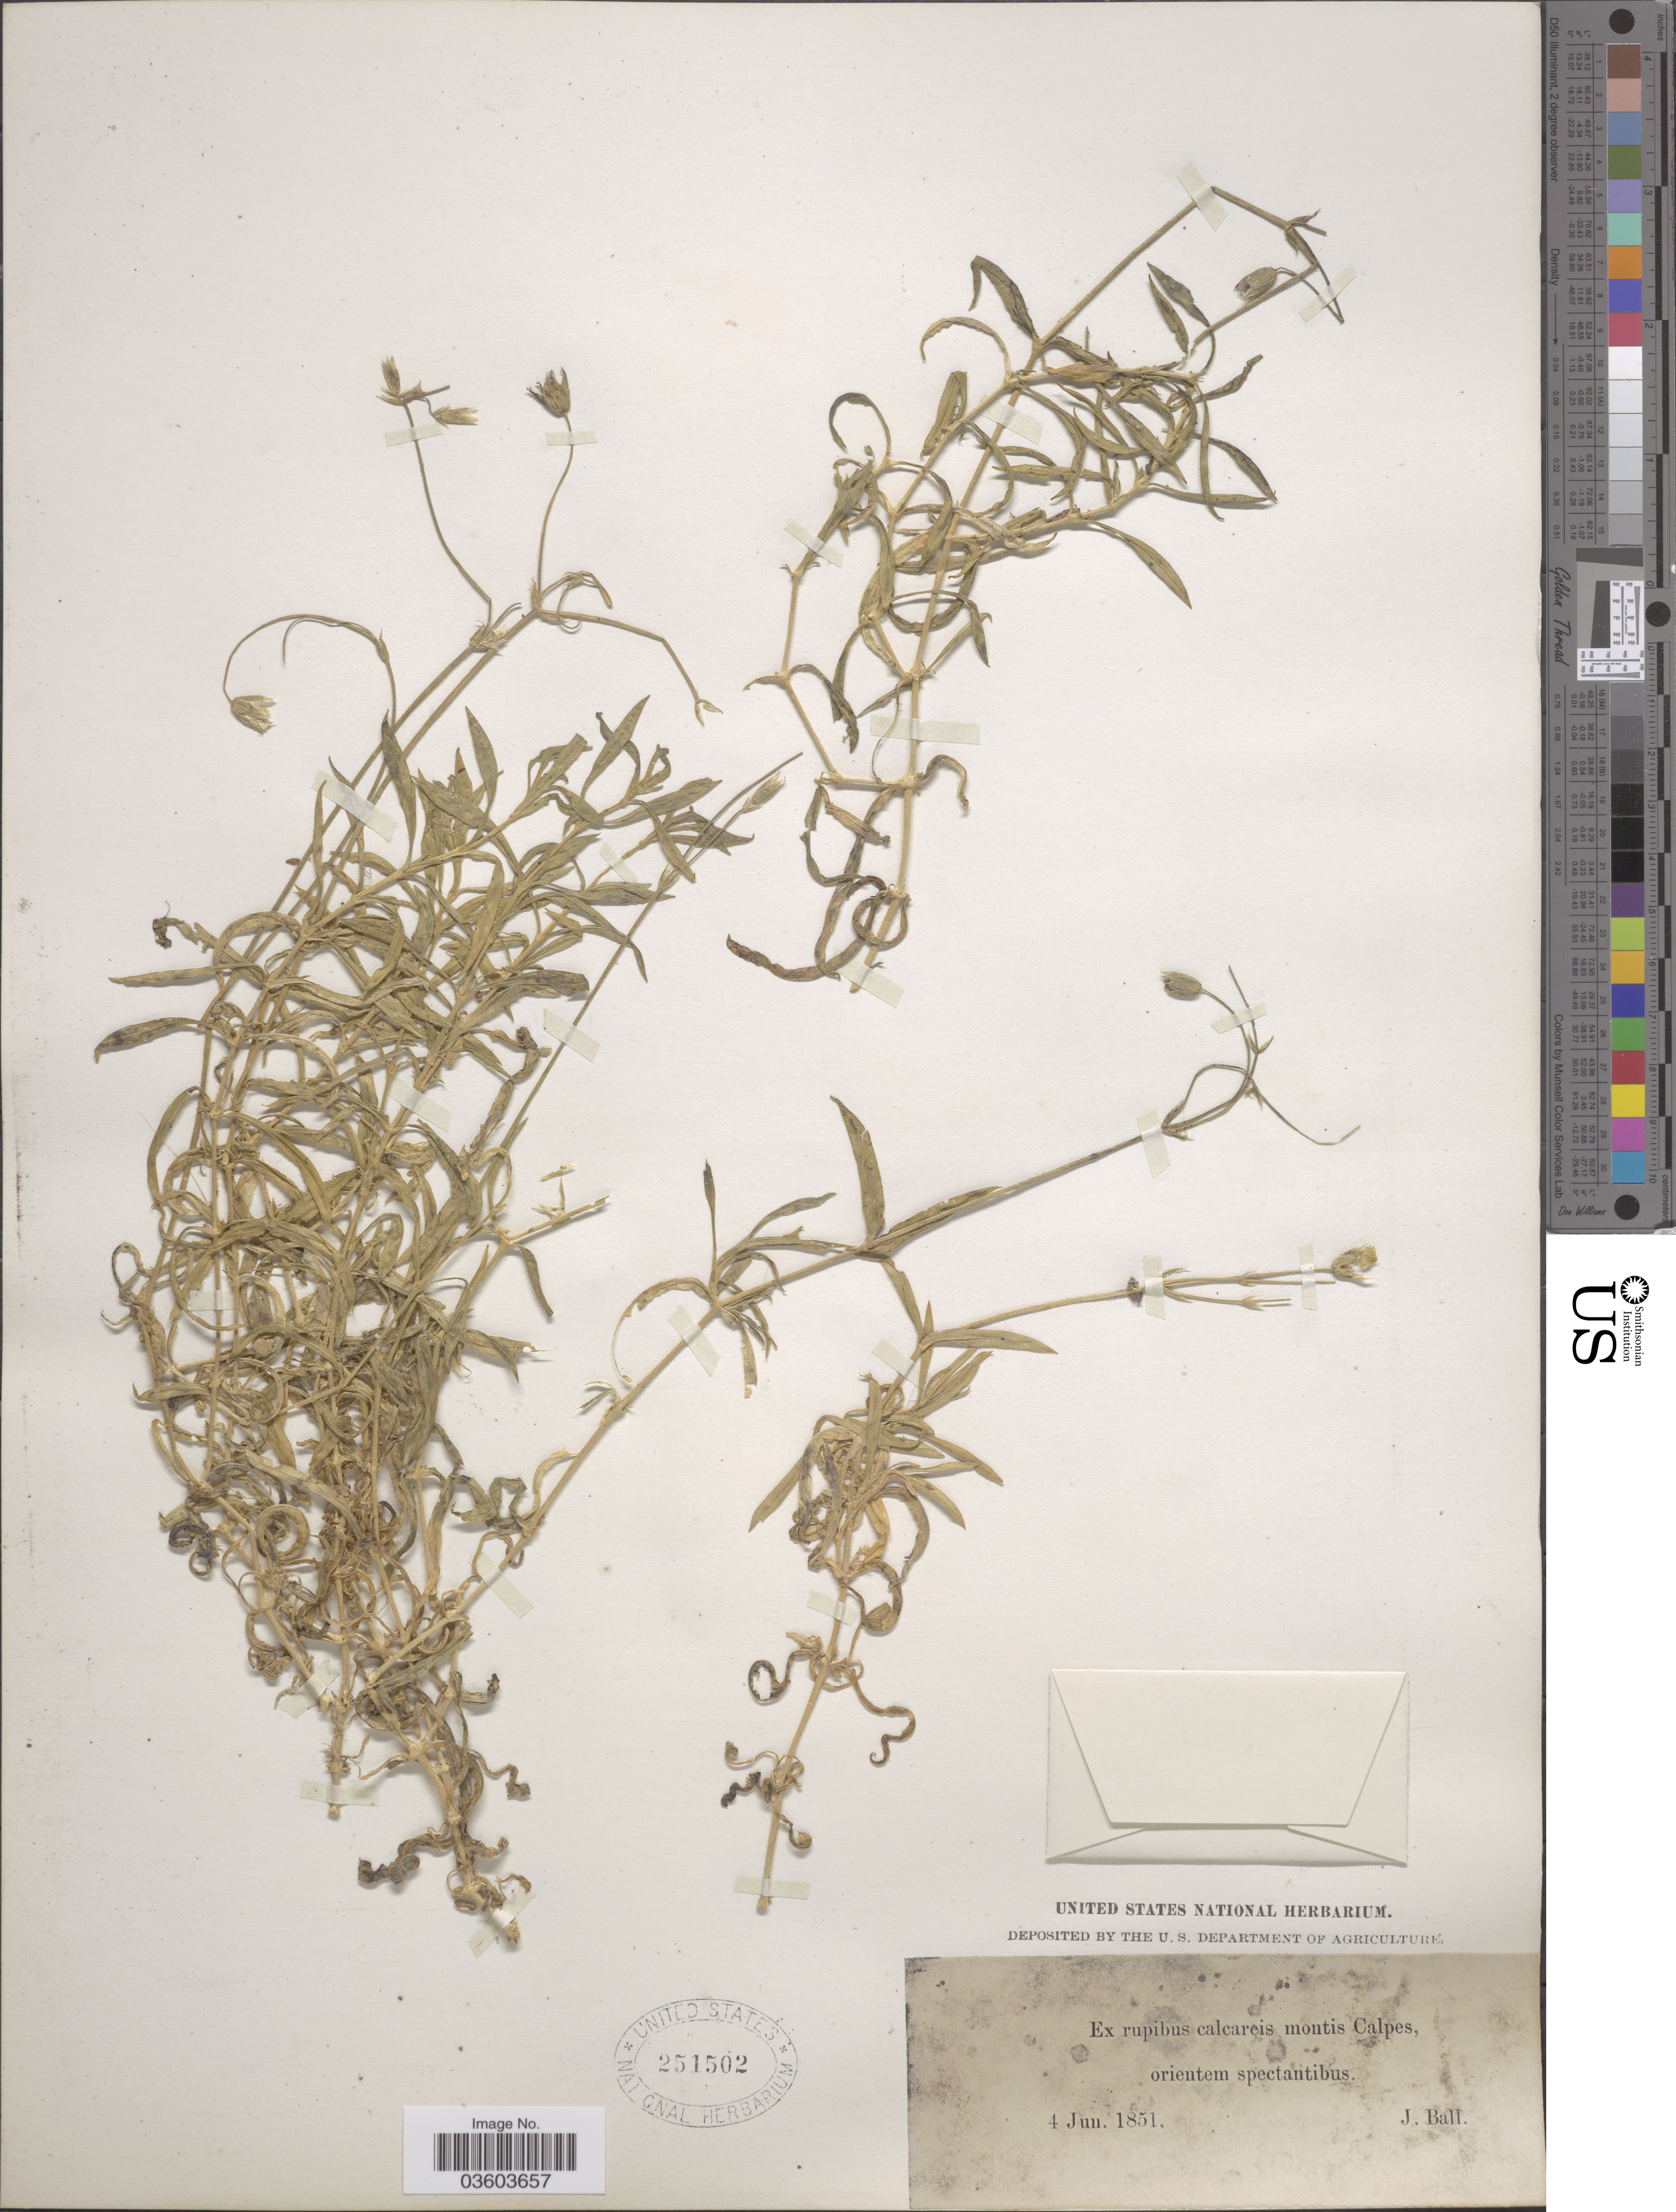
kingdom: Plantae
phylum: Tracheophyta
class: Magnoliopsida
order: Caryophyllales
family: Caryophyllaceae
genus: Cerastium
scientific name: Cerastium sp.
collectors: J. Ball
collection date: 1851-06-04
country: Gibraltar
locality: Ex rupibus calcareis montis Calpes orientem spectantibus.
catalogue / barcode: US 251502